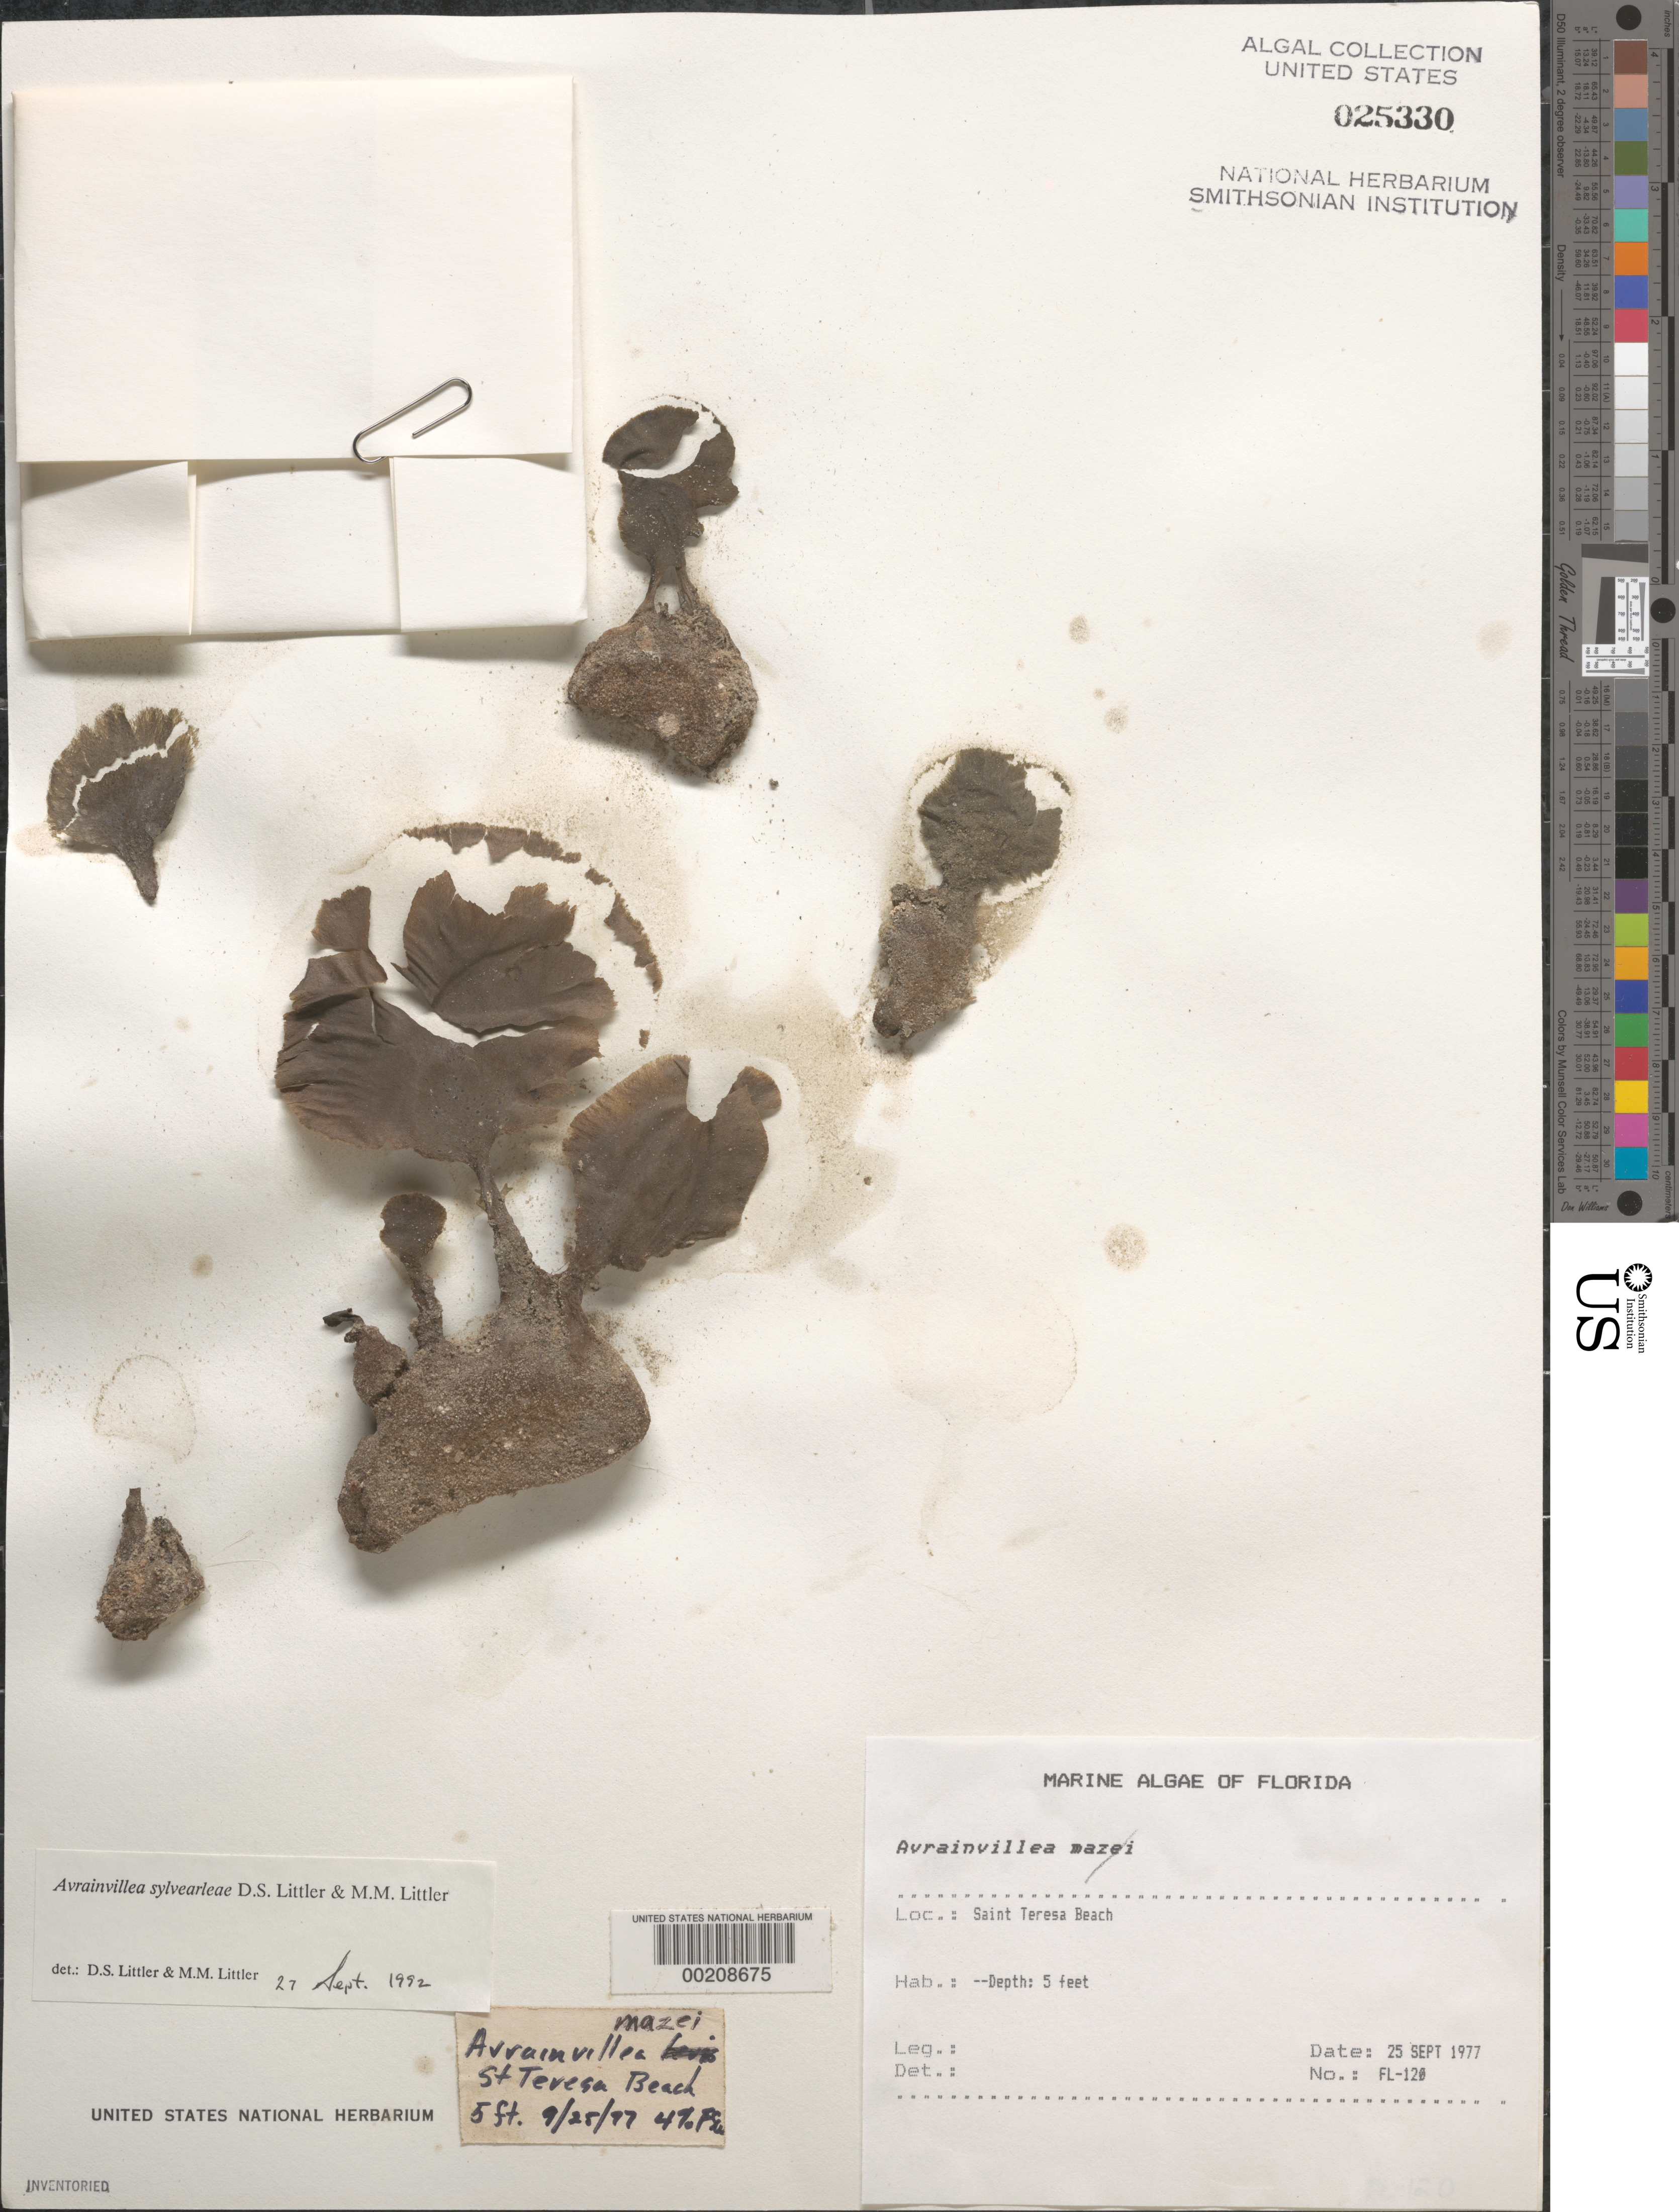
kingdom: Plantae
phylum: Chlorophyta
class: Ulvophyceae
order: Bryopsidales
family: Dichotomosiphonaceae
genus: Avrainvillea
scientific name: Avrainvillea sylvearleae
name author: D.S. Littler & Littler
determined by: Littler, D. S.; Littler, M. M.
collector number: FL-120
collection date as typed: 25 Sep 1977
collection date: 1977-09-25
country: United States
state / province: Florida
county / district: Franklin County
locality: Saint Teresa Beach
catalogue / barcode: US 25330